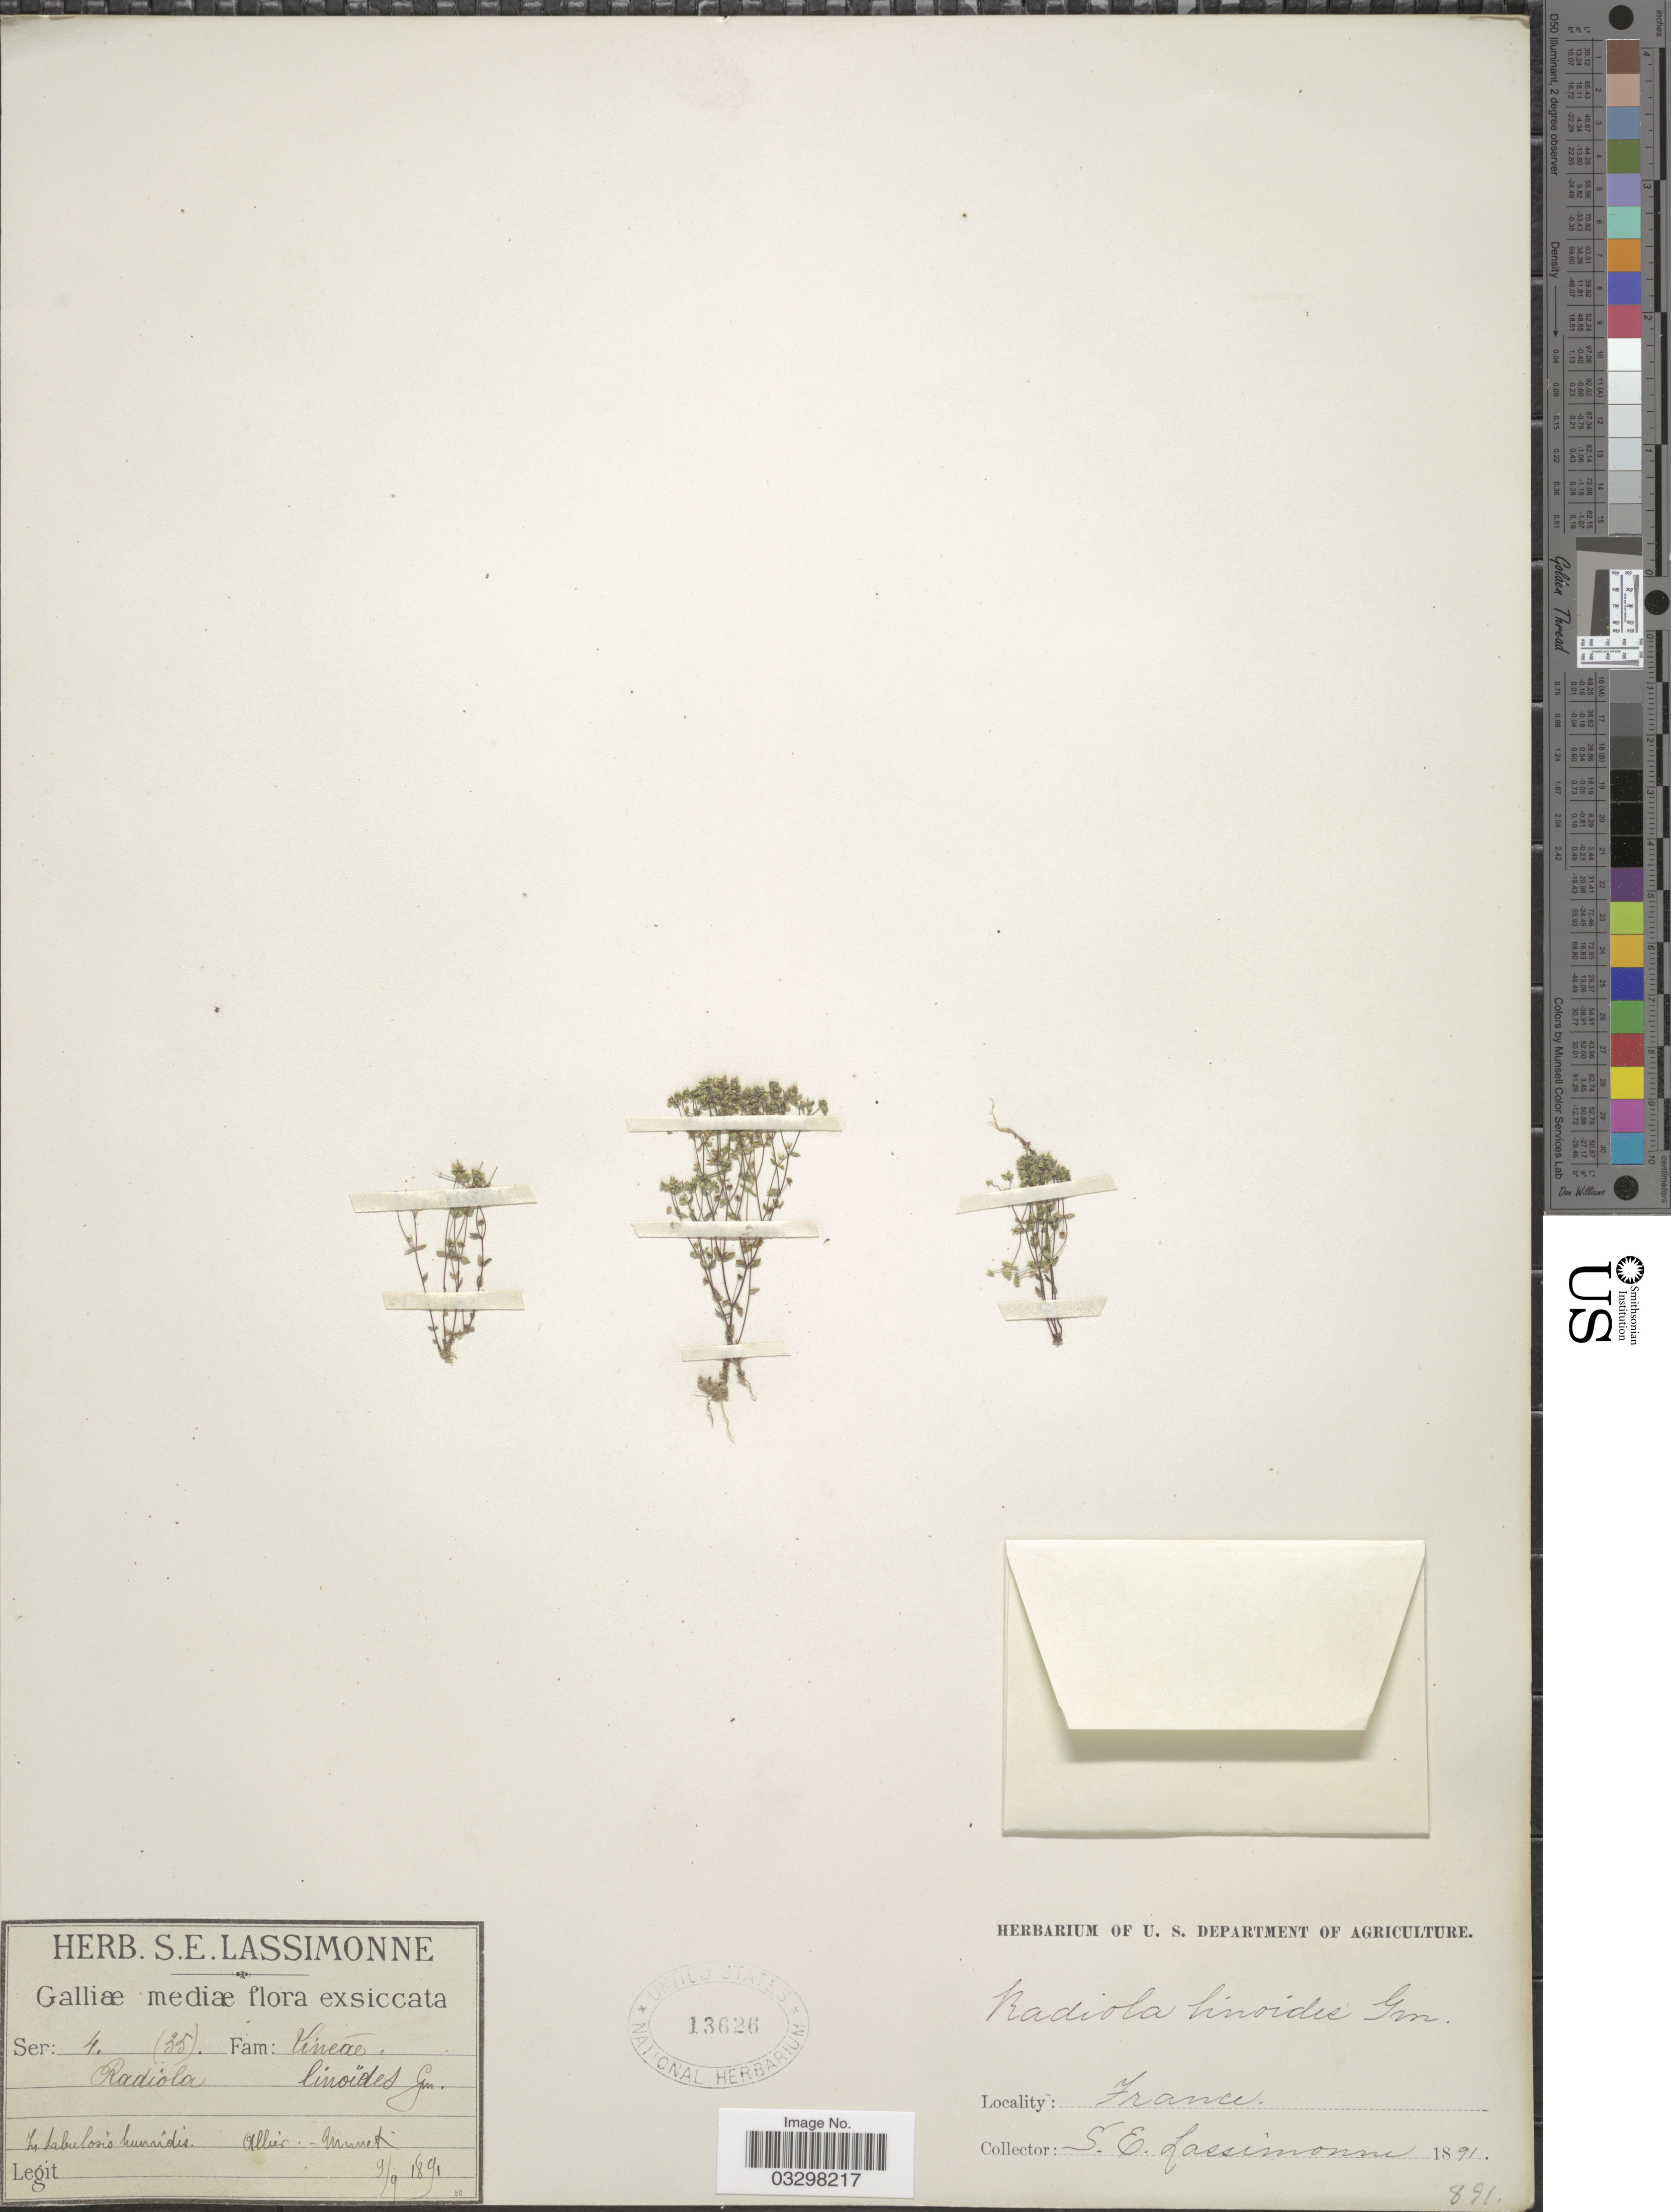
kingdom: Plantae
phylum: Tracheophyta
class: Magnoliopsida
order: Malpighiales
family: Linaceae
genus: Radiola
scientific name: Radiola linoides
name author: Roth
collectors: S. Lassimonne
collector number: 35?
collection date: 1891-09-09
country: France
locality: In Labulosis humîdis. Allier. - Munet.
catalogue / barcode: US 13626